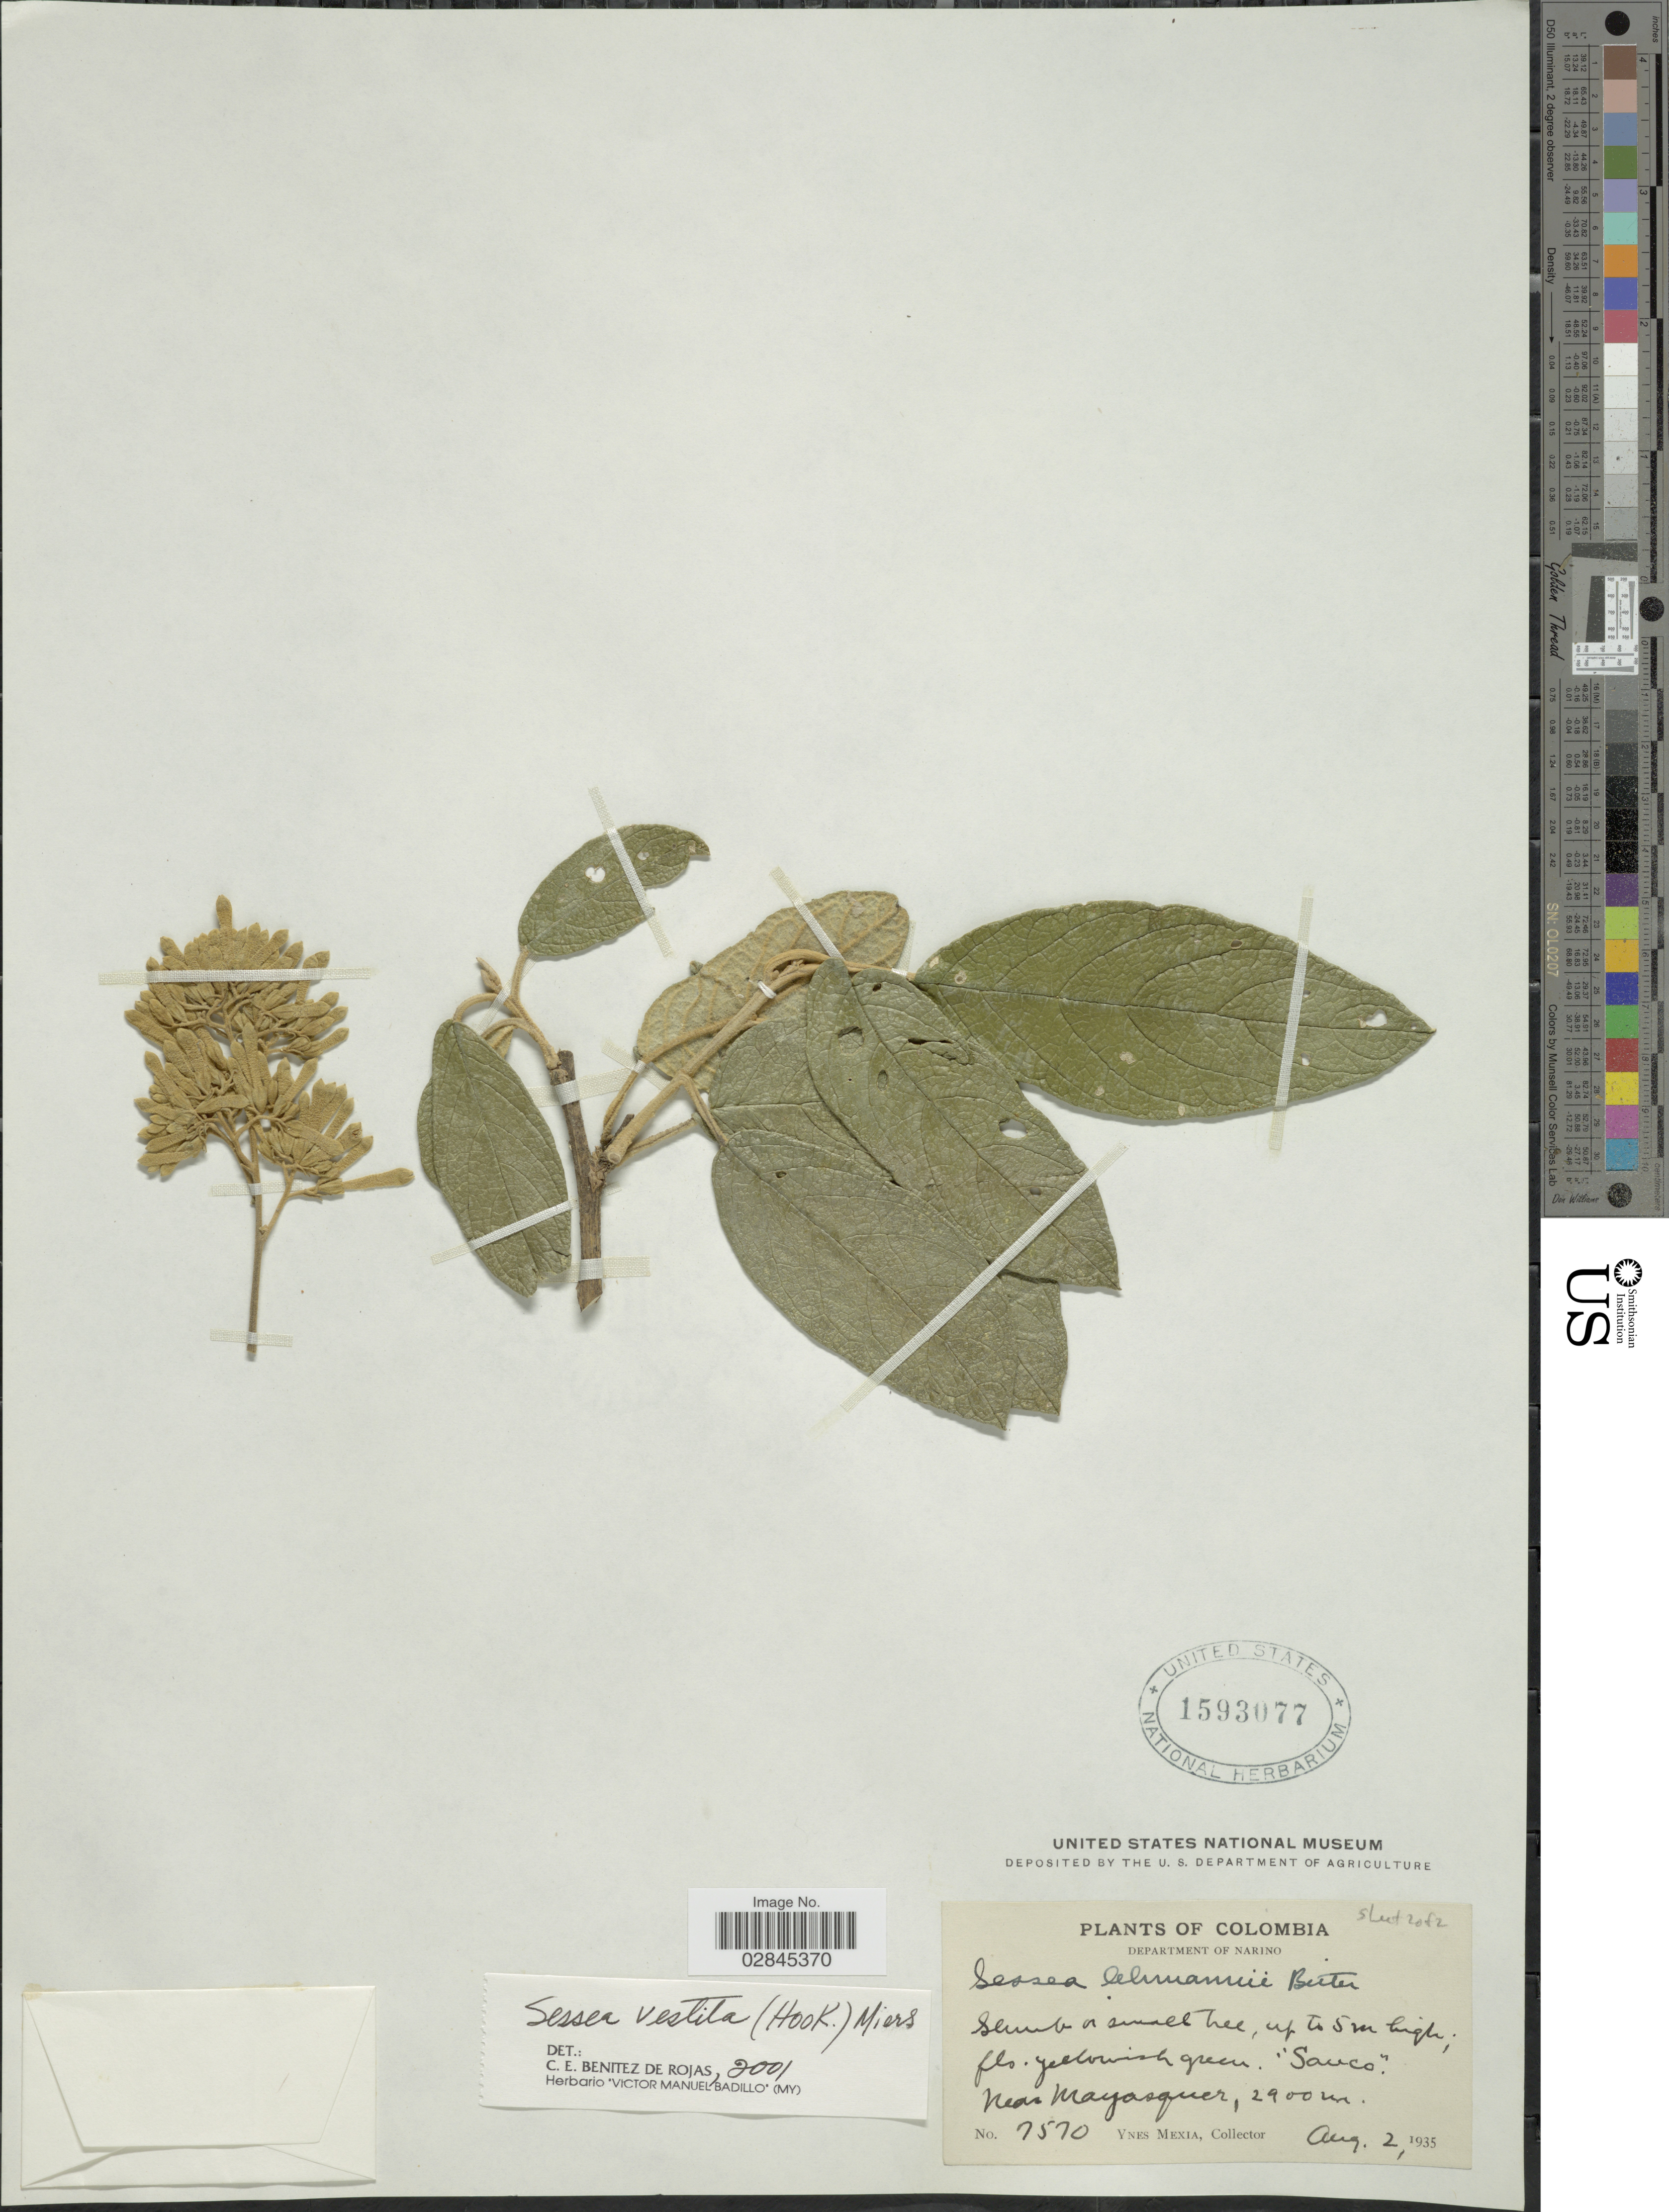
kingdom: Plantae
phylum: Tracheophyta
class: Magnoliopsida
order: Solanales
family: Solanaceae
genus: Cestrum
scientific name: Cestrum vestitum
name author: Hook.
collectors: Y. Mexia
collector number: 7570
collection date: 1935-08-02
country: Colombia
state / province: Nariño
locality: Department of Narino, near Mayasquer.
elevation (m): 2900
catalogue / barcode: US 1593077